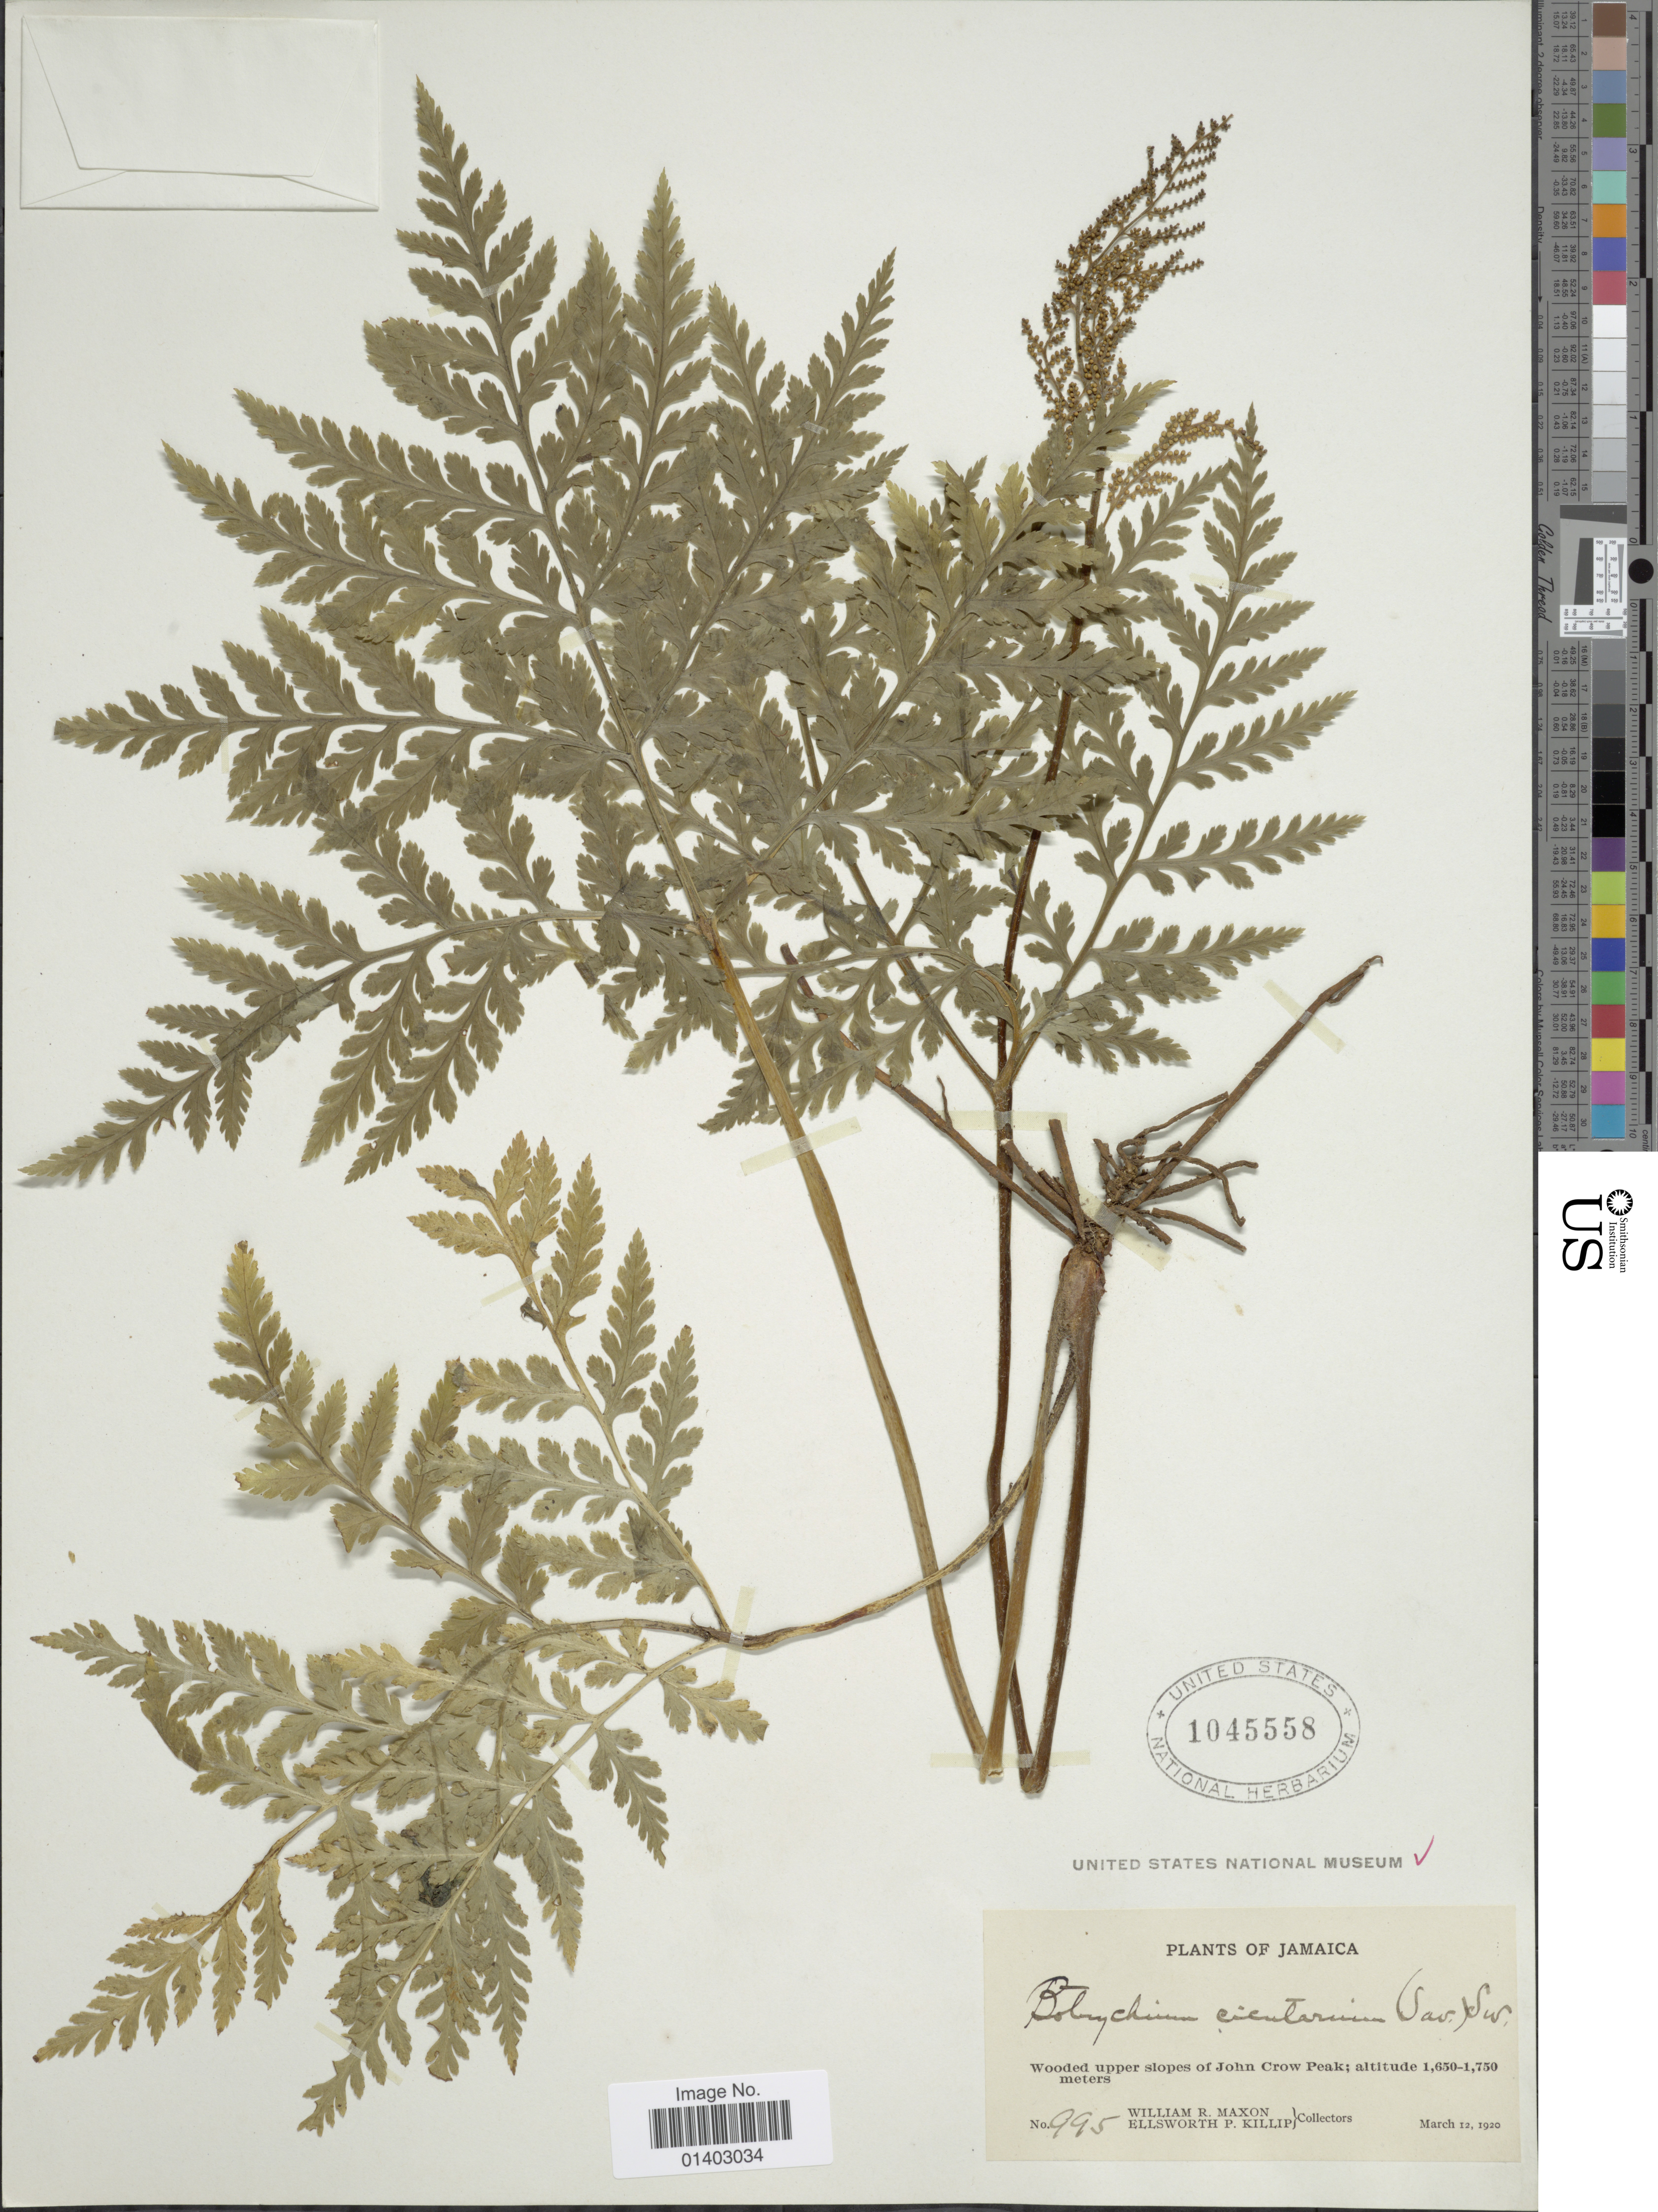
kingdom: Plantae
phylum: Tracheophyta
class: Polypodiopsida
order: Ophioglossales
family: Ophioglossaceae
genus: Botrychium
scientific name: Botrychium virginianum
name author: (L.) Sw.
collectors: W. R. Maxon & E. P. Killip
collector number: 995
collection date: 1920-03-12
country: Jamaica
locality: Wooded upper slopes of John Crow Peak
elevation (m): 503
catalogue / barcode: US 1045558